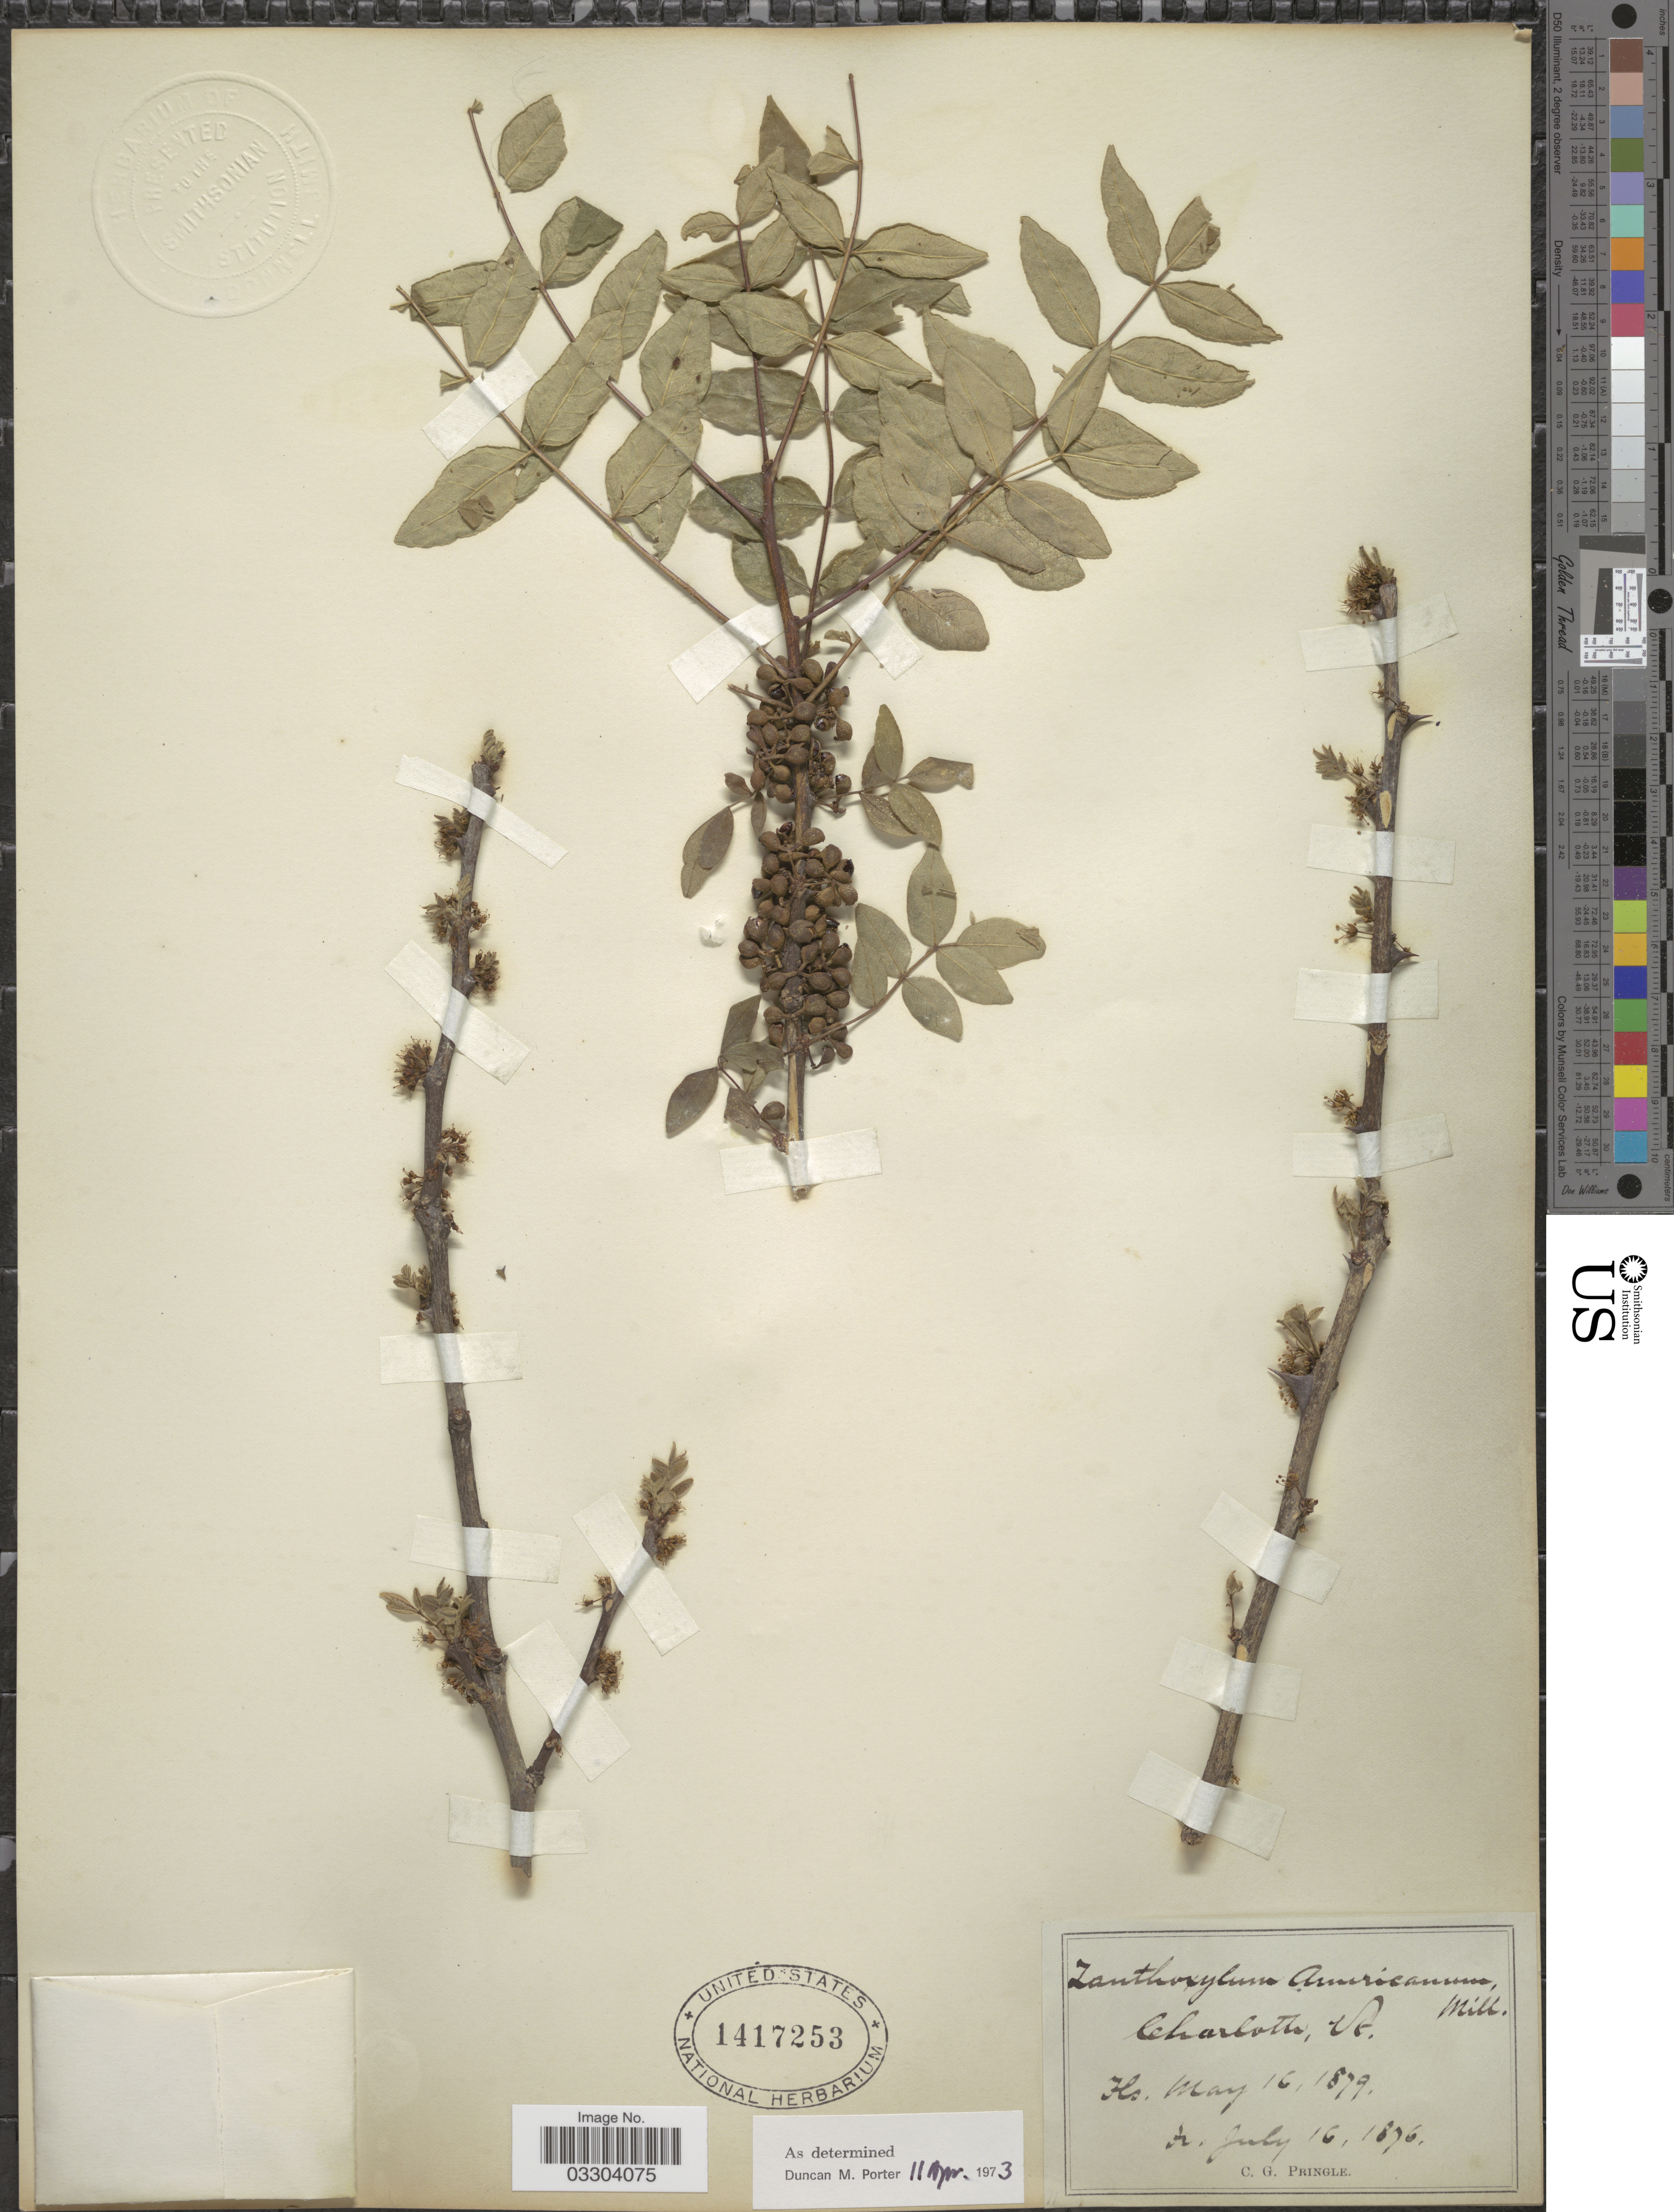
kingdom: Plantae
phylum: Tracheophyta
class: Magnoliopsida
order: Sapindales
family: Rutaceae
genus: Zanthoxylum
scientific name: Zanthoxylum americanum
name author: Mill.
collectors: C. G. Pringle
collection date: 1876-07-16/1879-05-16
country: United States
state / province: Vermont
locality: Charlotte, Ve.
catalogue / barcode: US 1417253